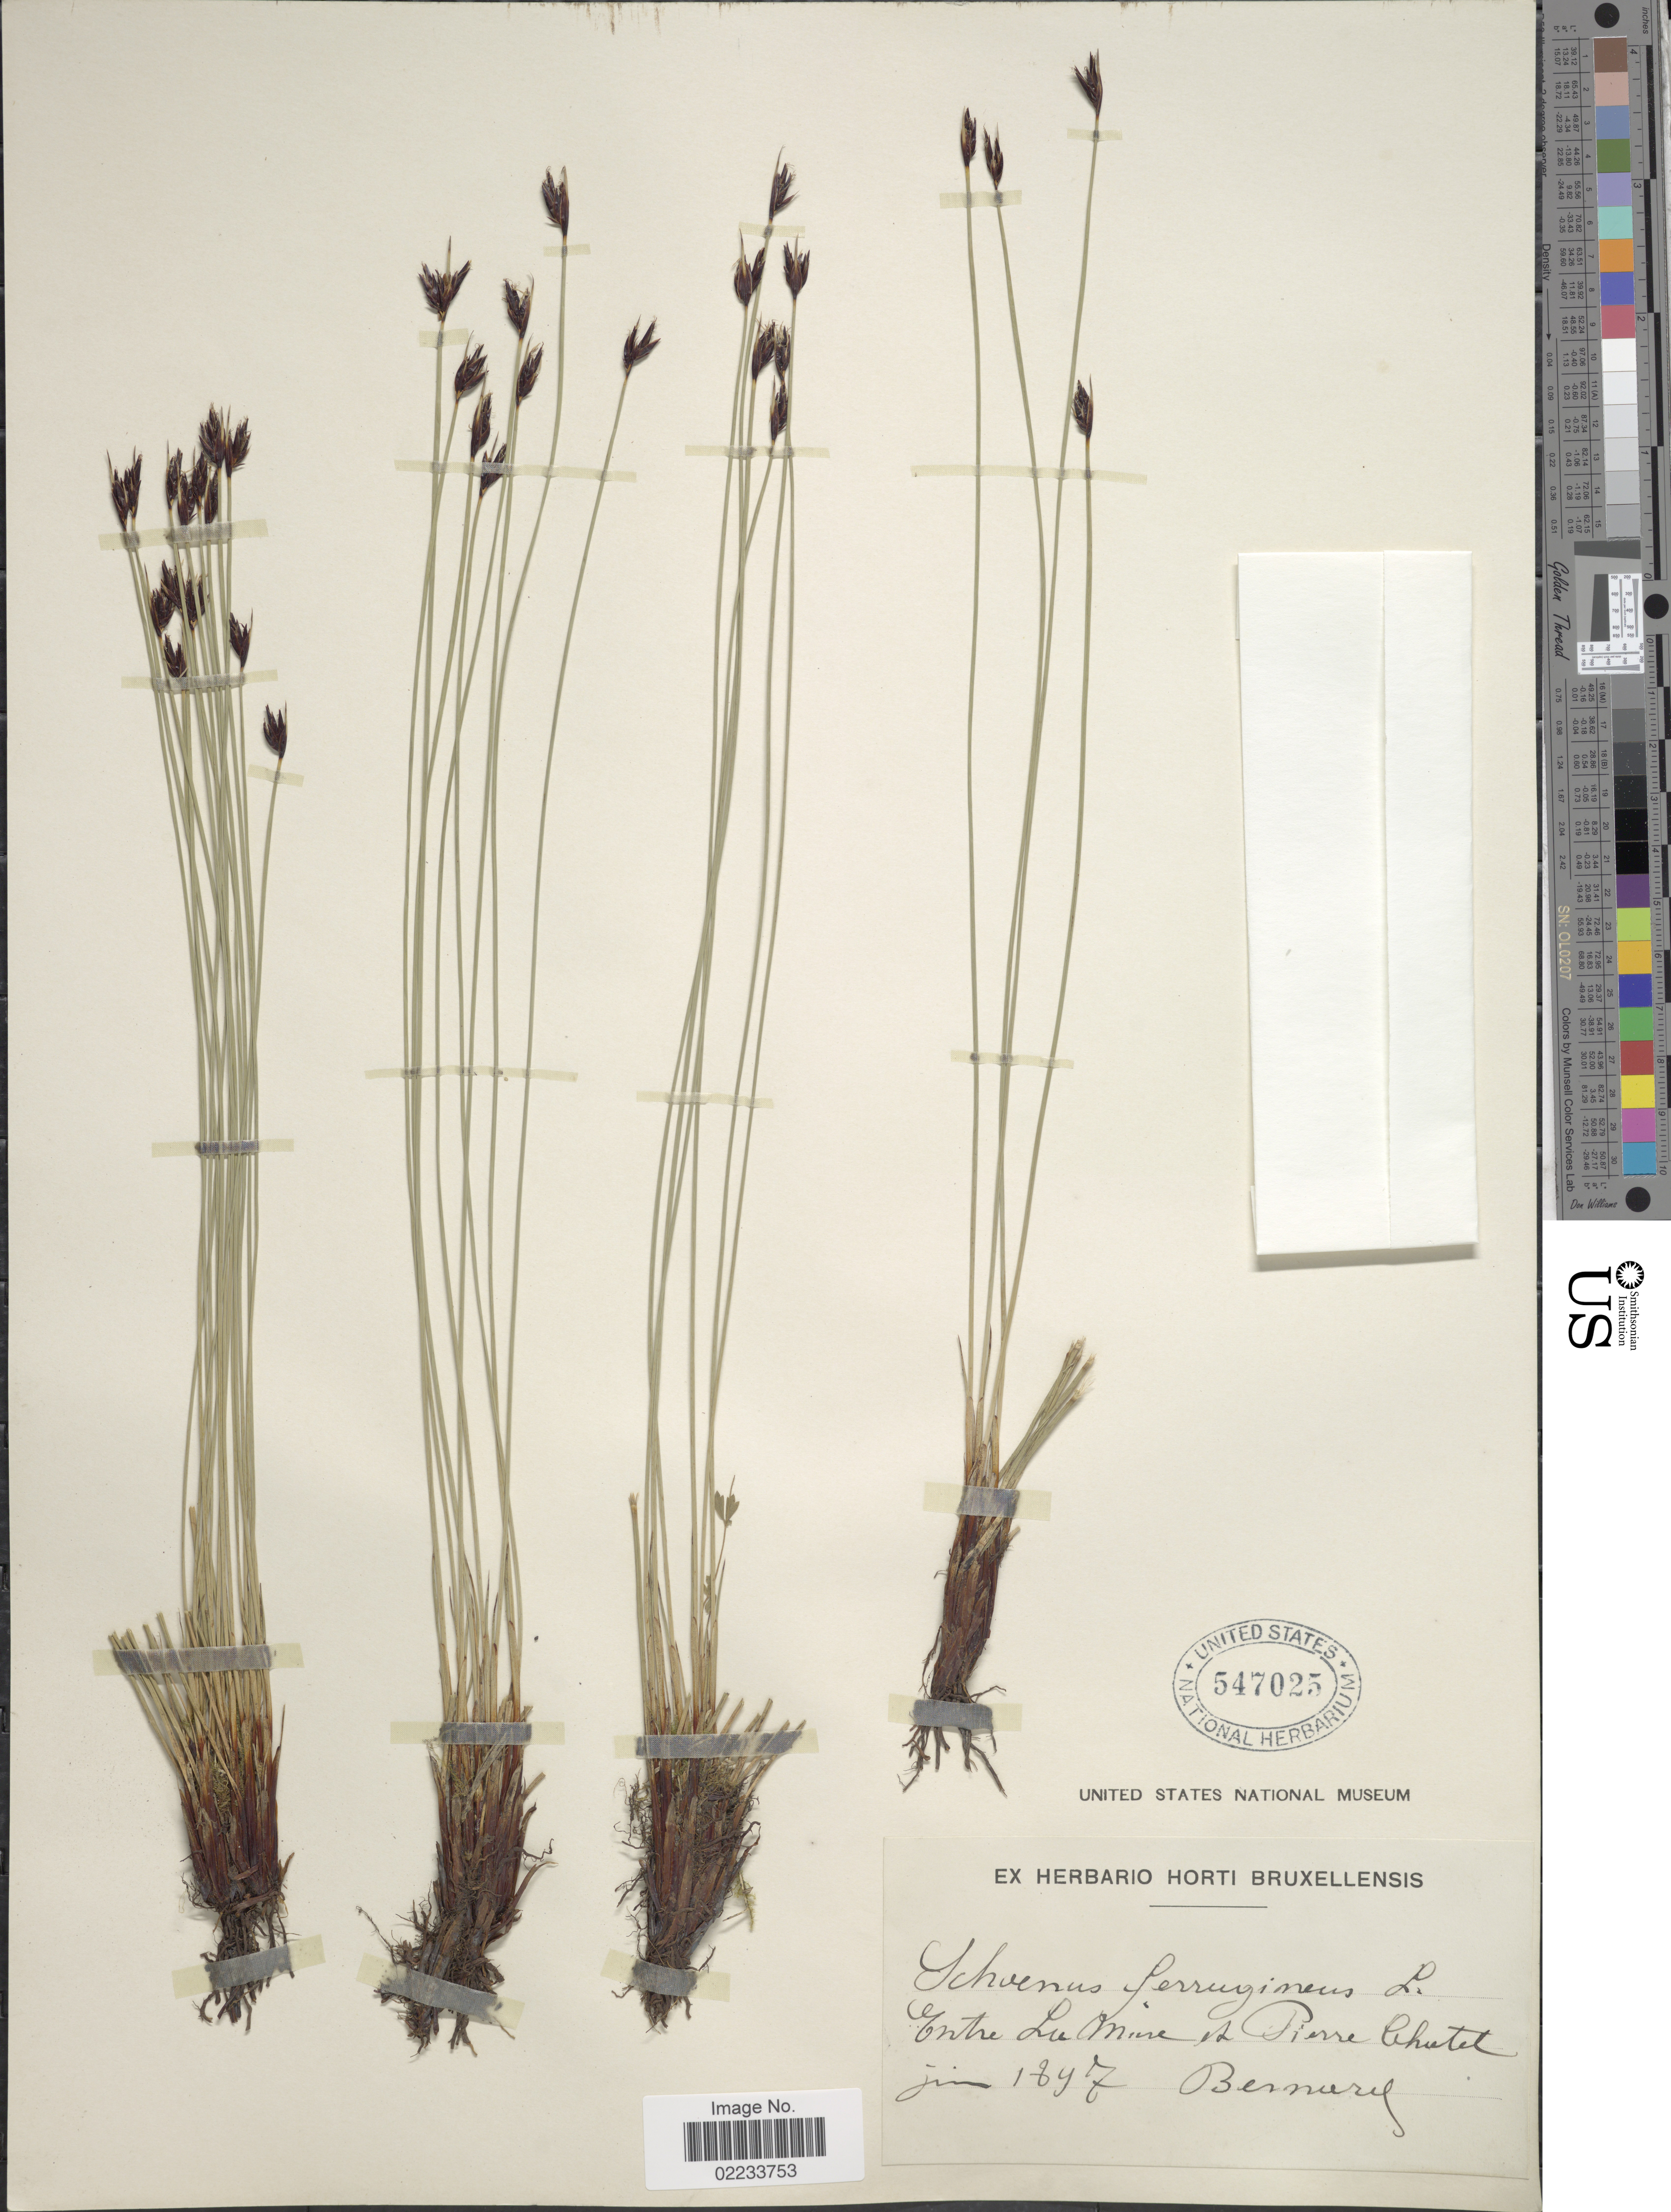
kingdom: Plantae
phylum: Tracheophyta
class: Liliopsida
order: Poales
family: Cyperaceae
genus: Schoenus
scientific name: Schoenus ferrugineus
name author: L.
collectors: -. Bernard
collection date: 1897-06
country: France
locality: Entre La Mare et Pierre Chatel [interpreted]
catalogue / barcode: US 547025